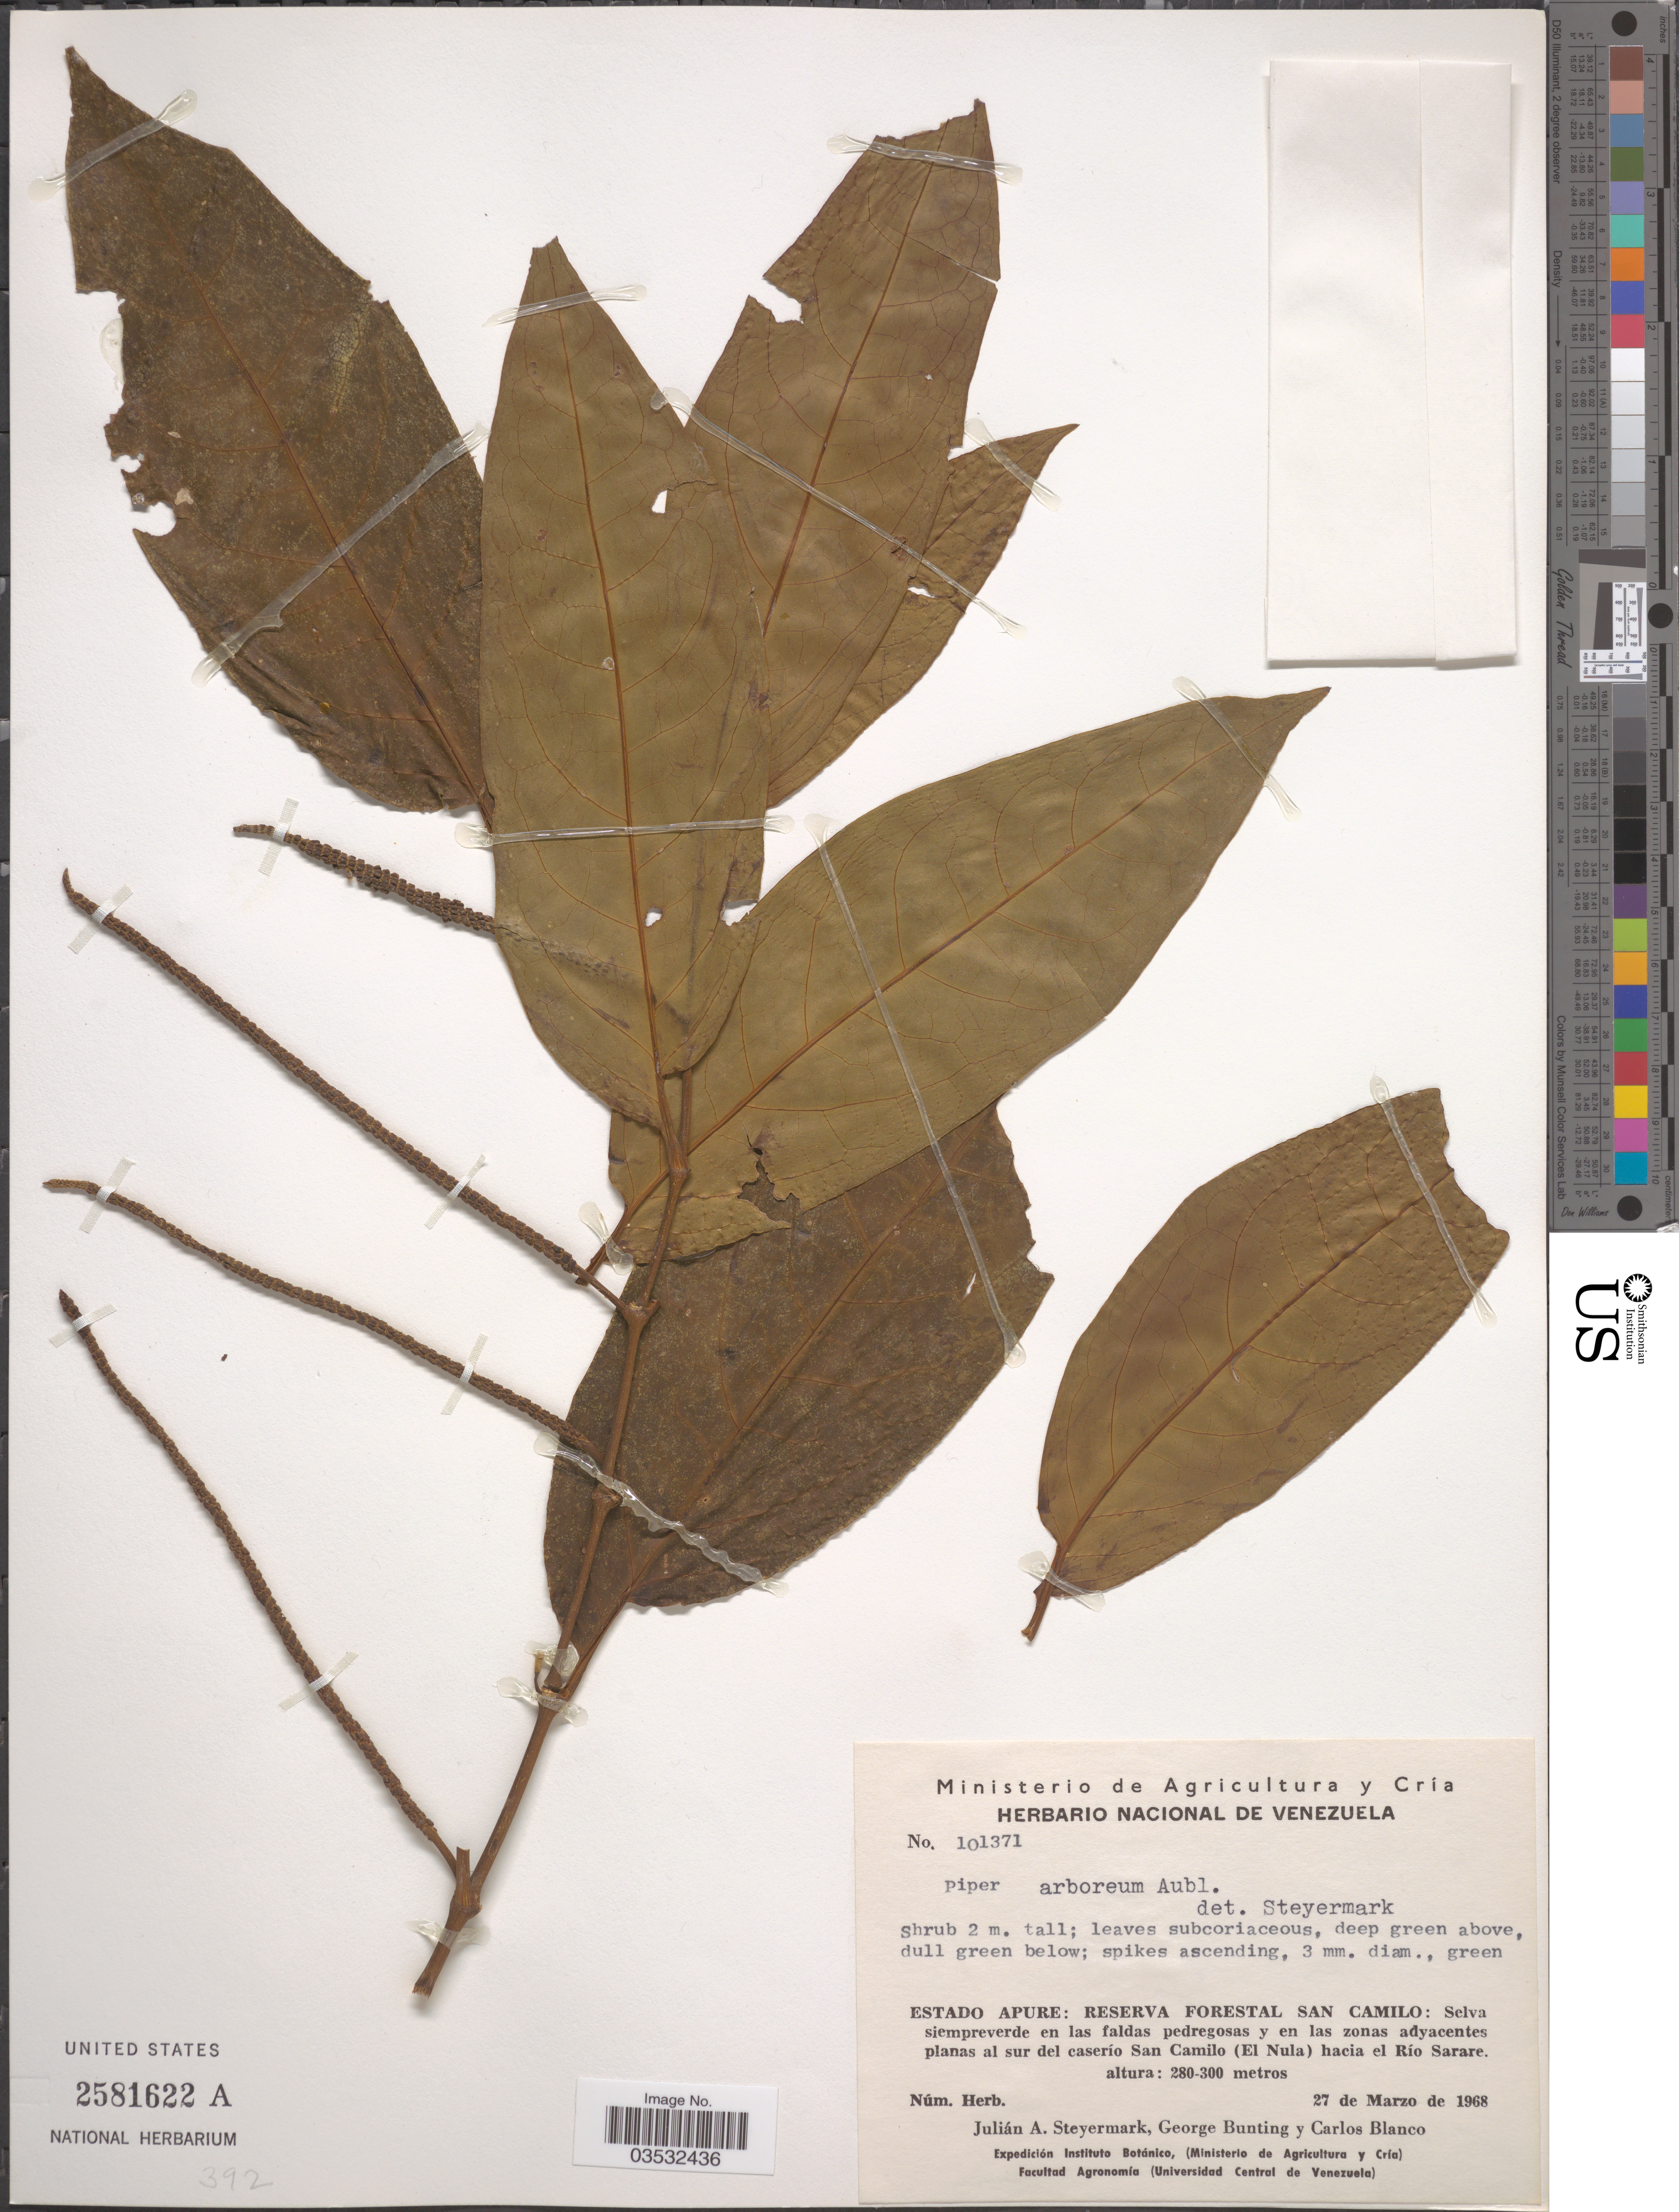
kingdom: Plantae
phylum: Tracheophyta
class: Magnoliopsida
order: Piperales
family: Piperaceae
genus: Piper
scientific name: Piper arboreum var. arboreum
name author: Aubl.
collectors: J. Steyermark, G. S. Bunting & C. Blanco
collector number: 101371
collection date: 1968-03-27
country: Venezuela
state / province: Apure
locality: Reserva Forestal San Camilo: Selva siempreverde en las faldas pedregosas y en las zonas adyacentes planas al sur del caserío San Camilo (El Nula) hacia el Río Sarare.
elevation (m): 280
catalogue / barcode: US 2581622A